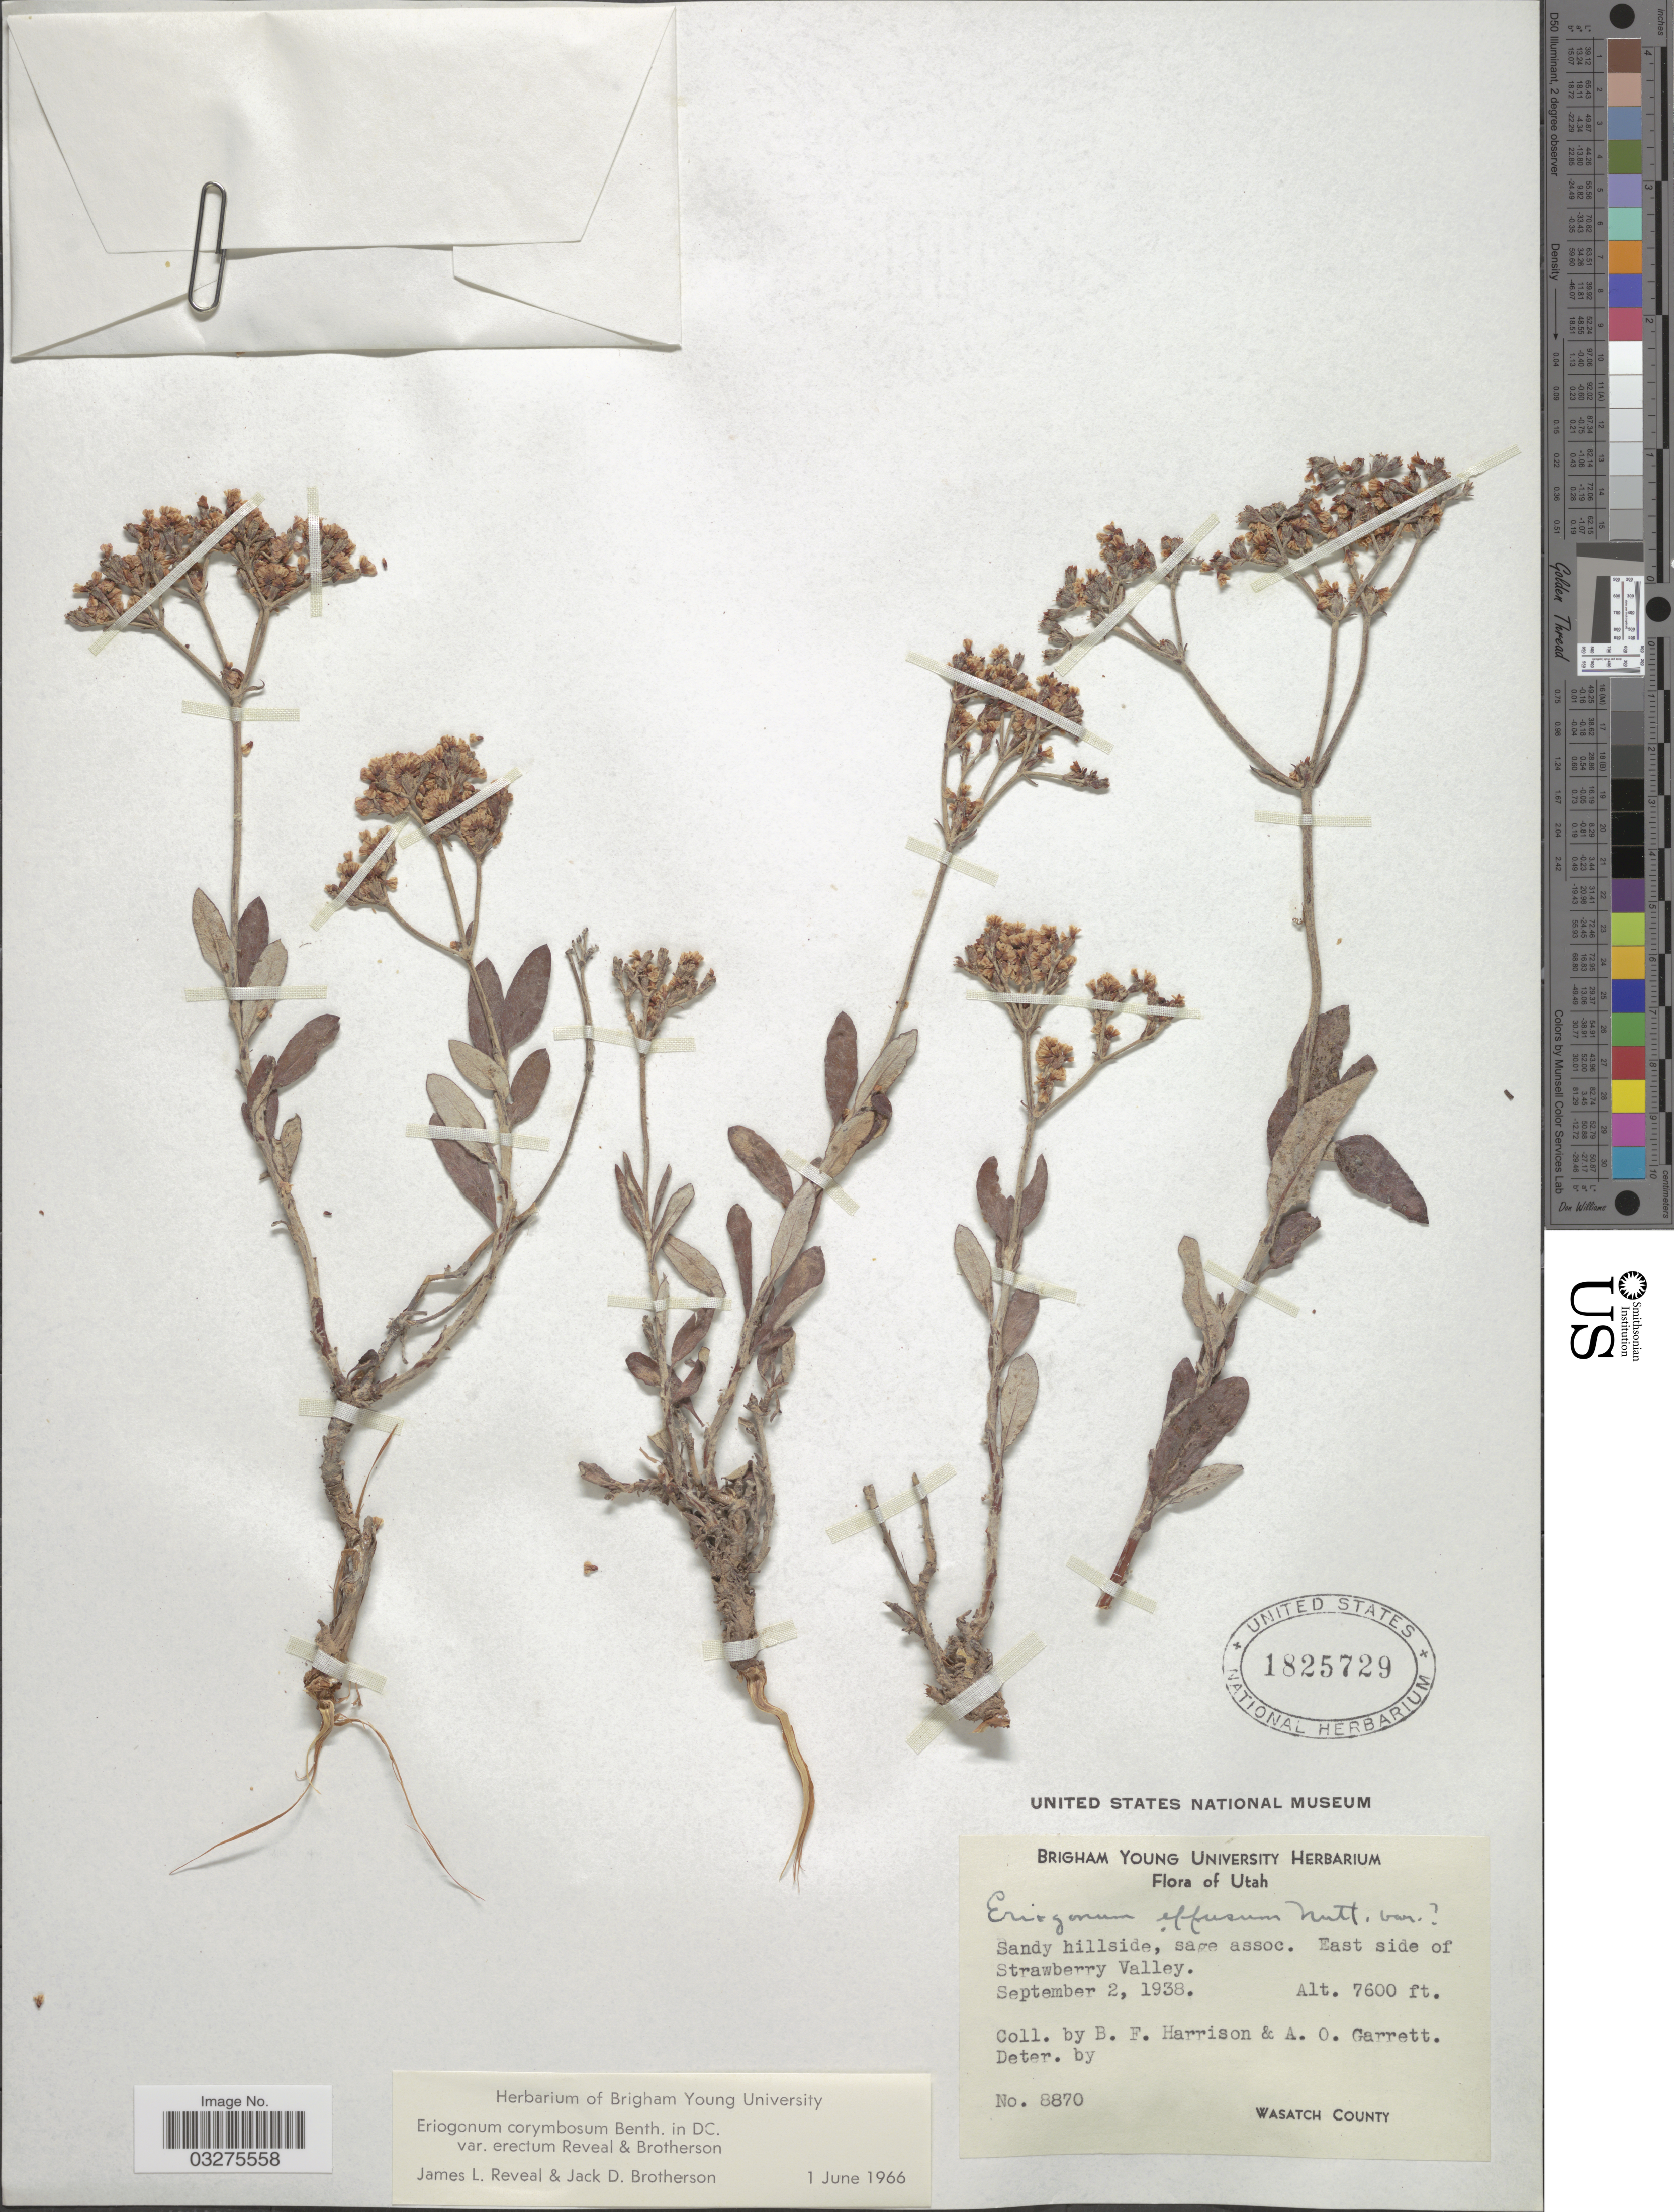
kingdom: Plantae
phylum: Tracheophyta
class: Magnoliopsida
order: Caryophyllales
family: Polygonaceae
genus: Eriogonum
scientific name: Eriogonum corymbosum var. erectum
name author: Reveal & Brotherson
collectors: B. F. Harrison & A. O. Garrett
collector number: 8870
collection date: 1938-09-02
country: United States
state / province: Utah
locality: East side of Strawberry Valley.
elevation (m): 2316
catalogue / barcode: US 1825729